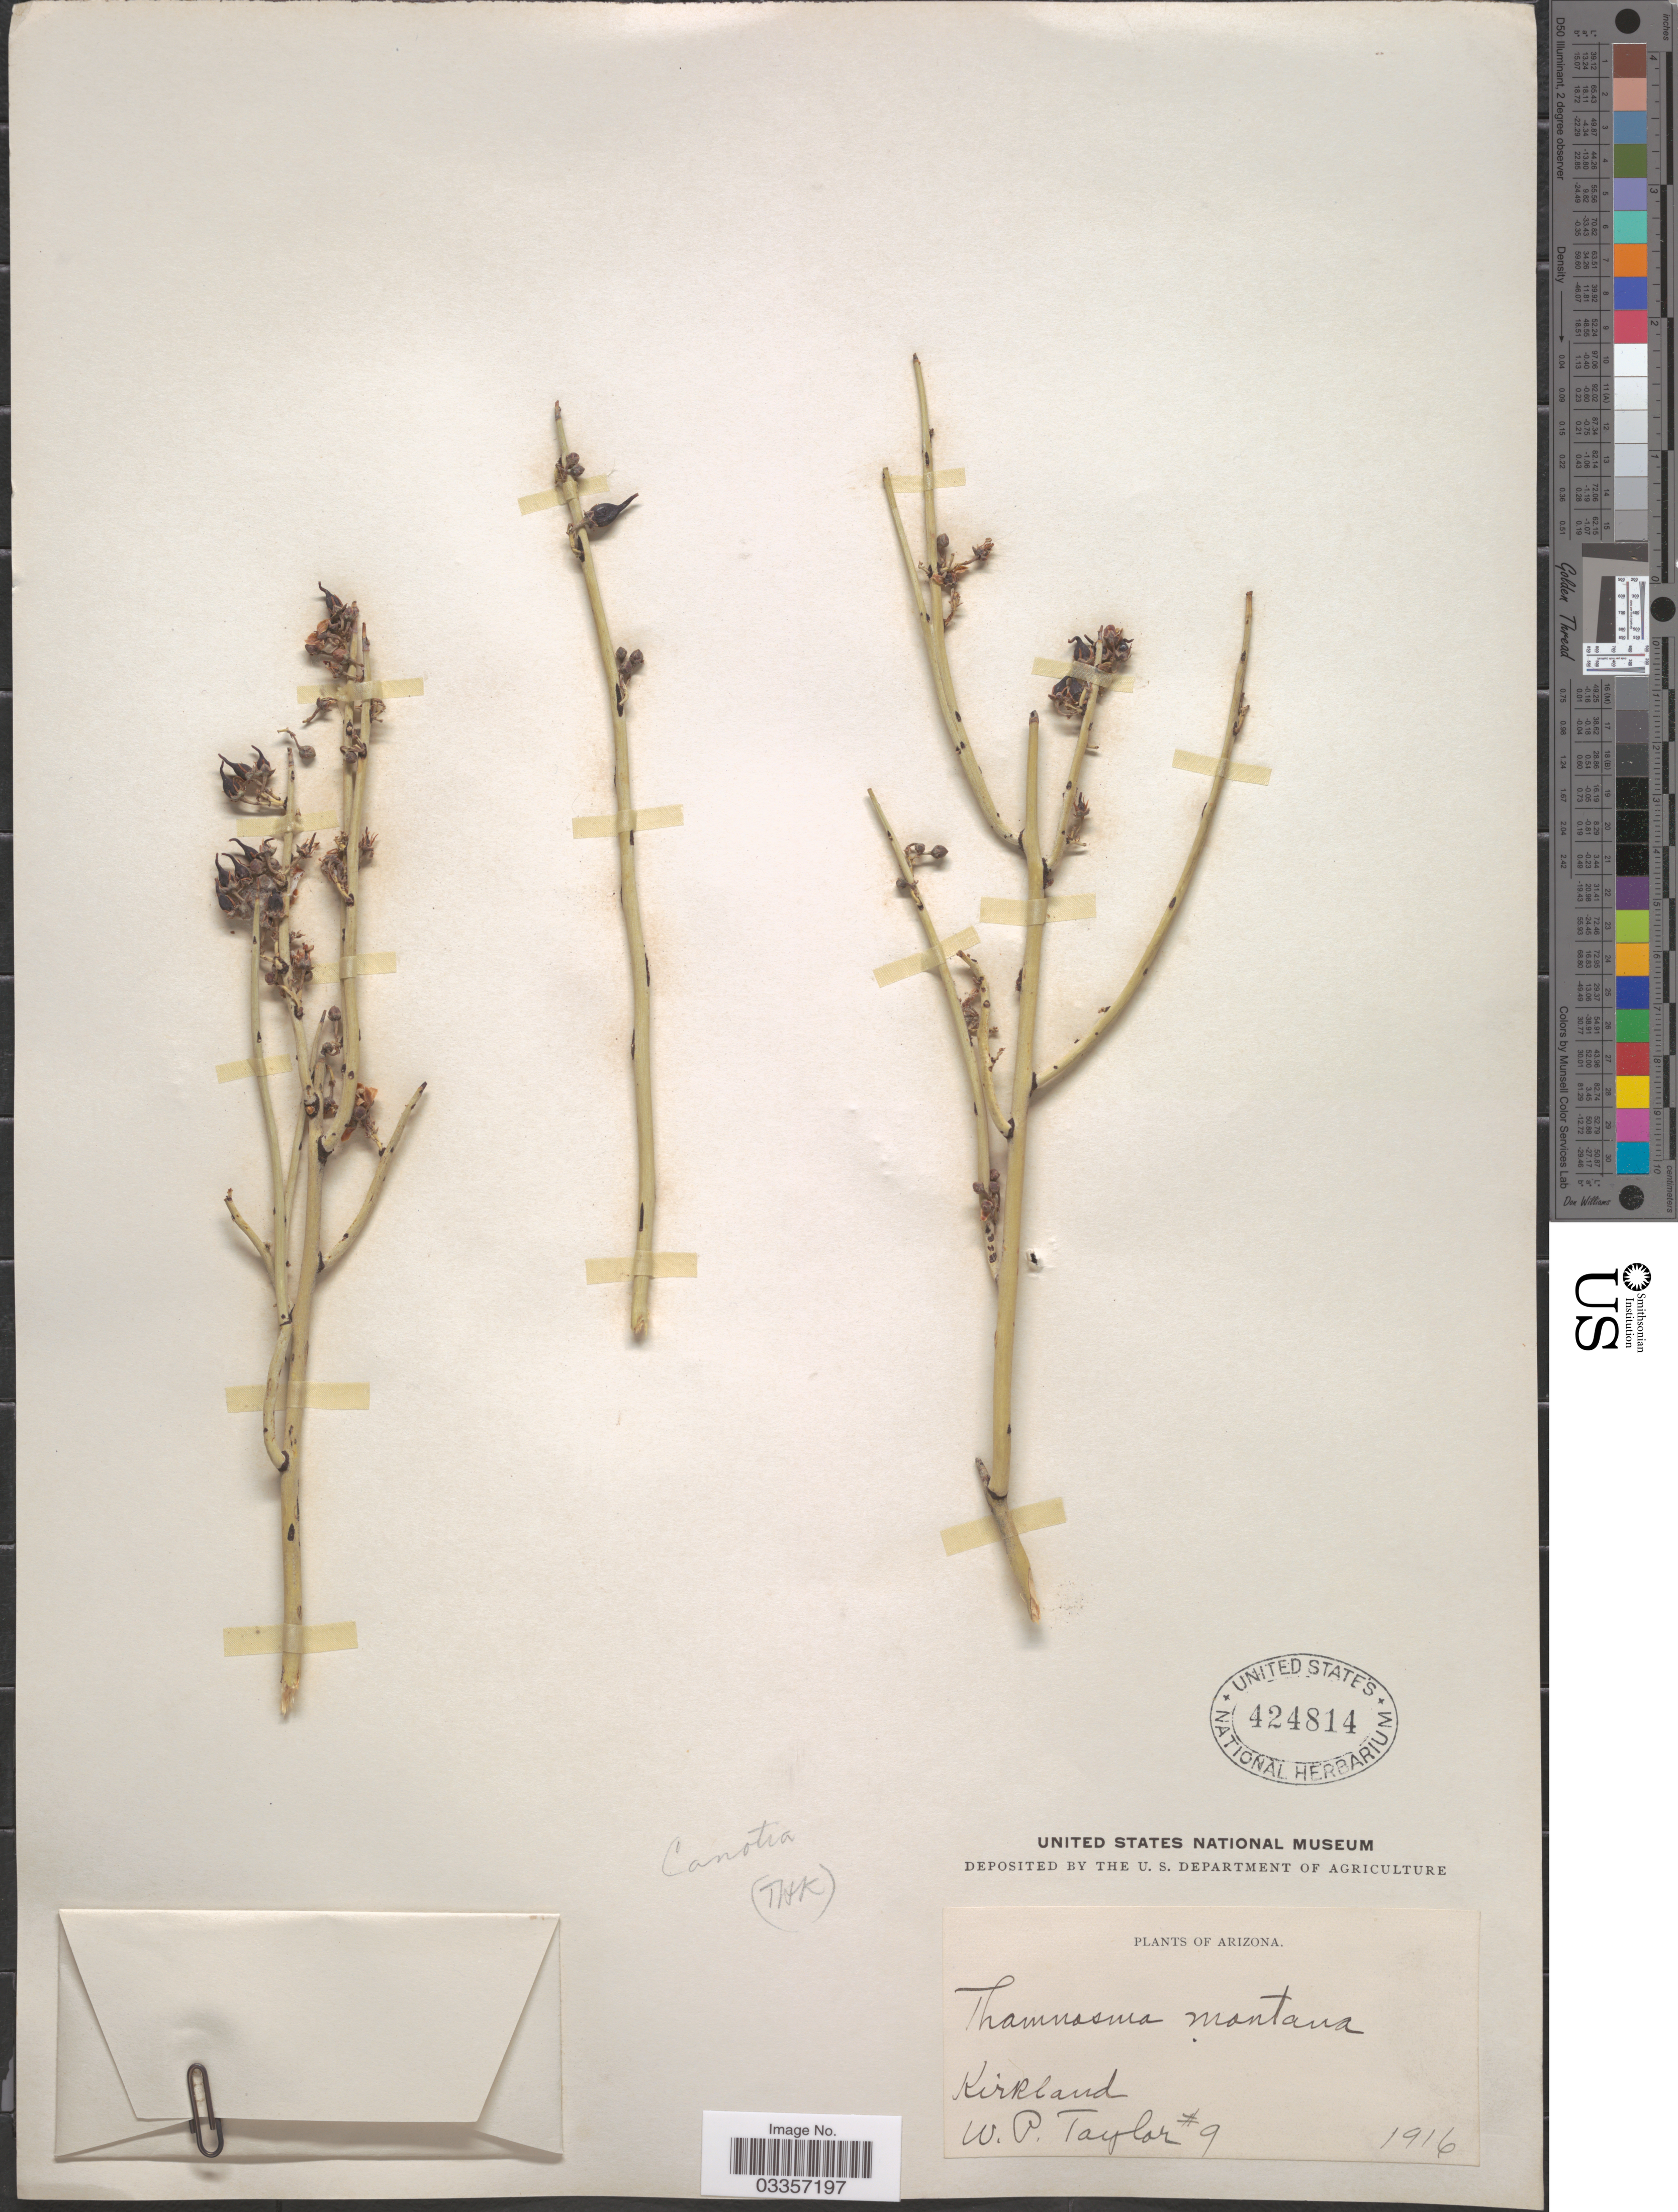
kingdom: Plantae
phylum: Tracheophyta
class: Magnoliopsida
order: Celastrales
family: Celastraceae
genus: Canotia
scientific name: Canotia holacantha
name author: Torr.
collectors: W. P. Taylor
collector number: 9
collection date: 1916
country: United States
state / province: Arizona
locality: Kirkland.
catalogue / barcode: US 424814